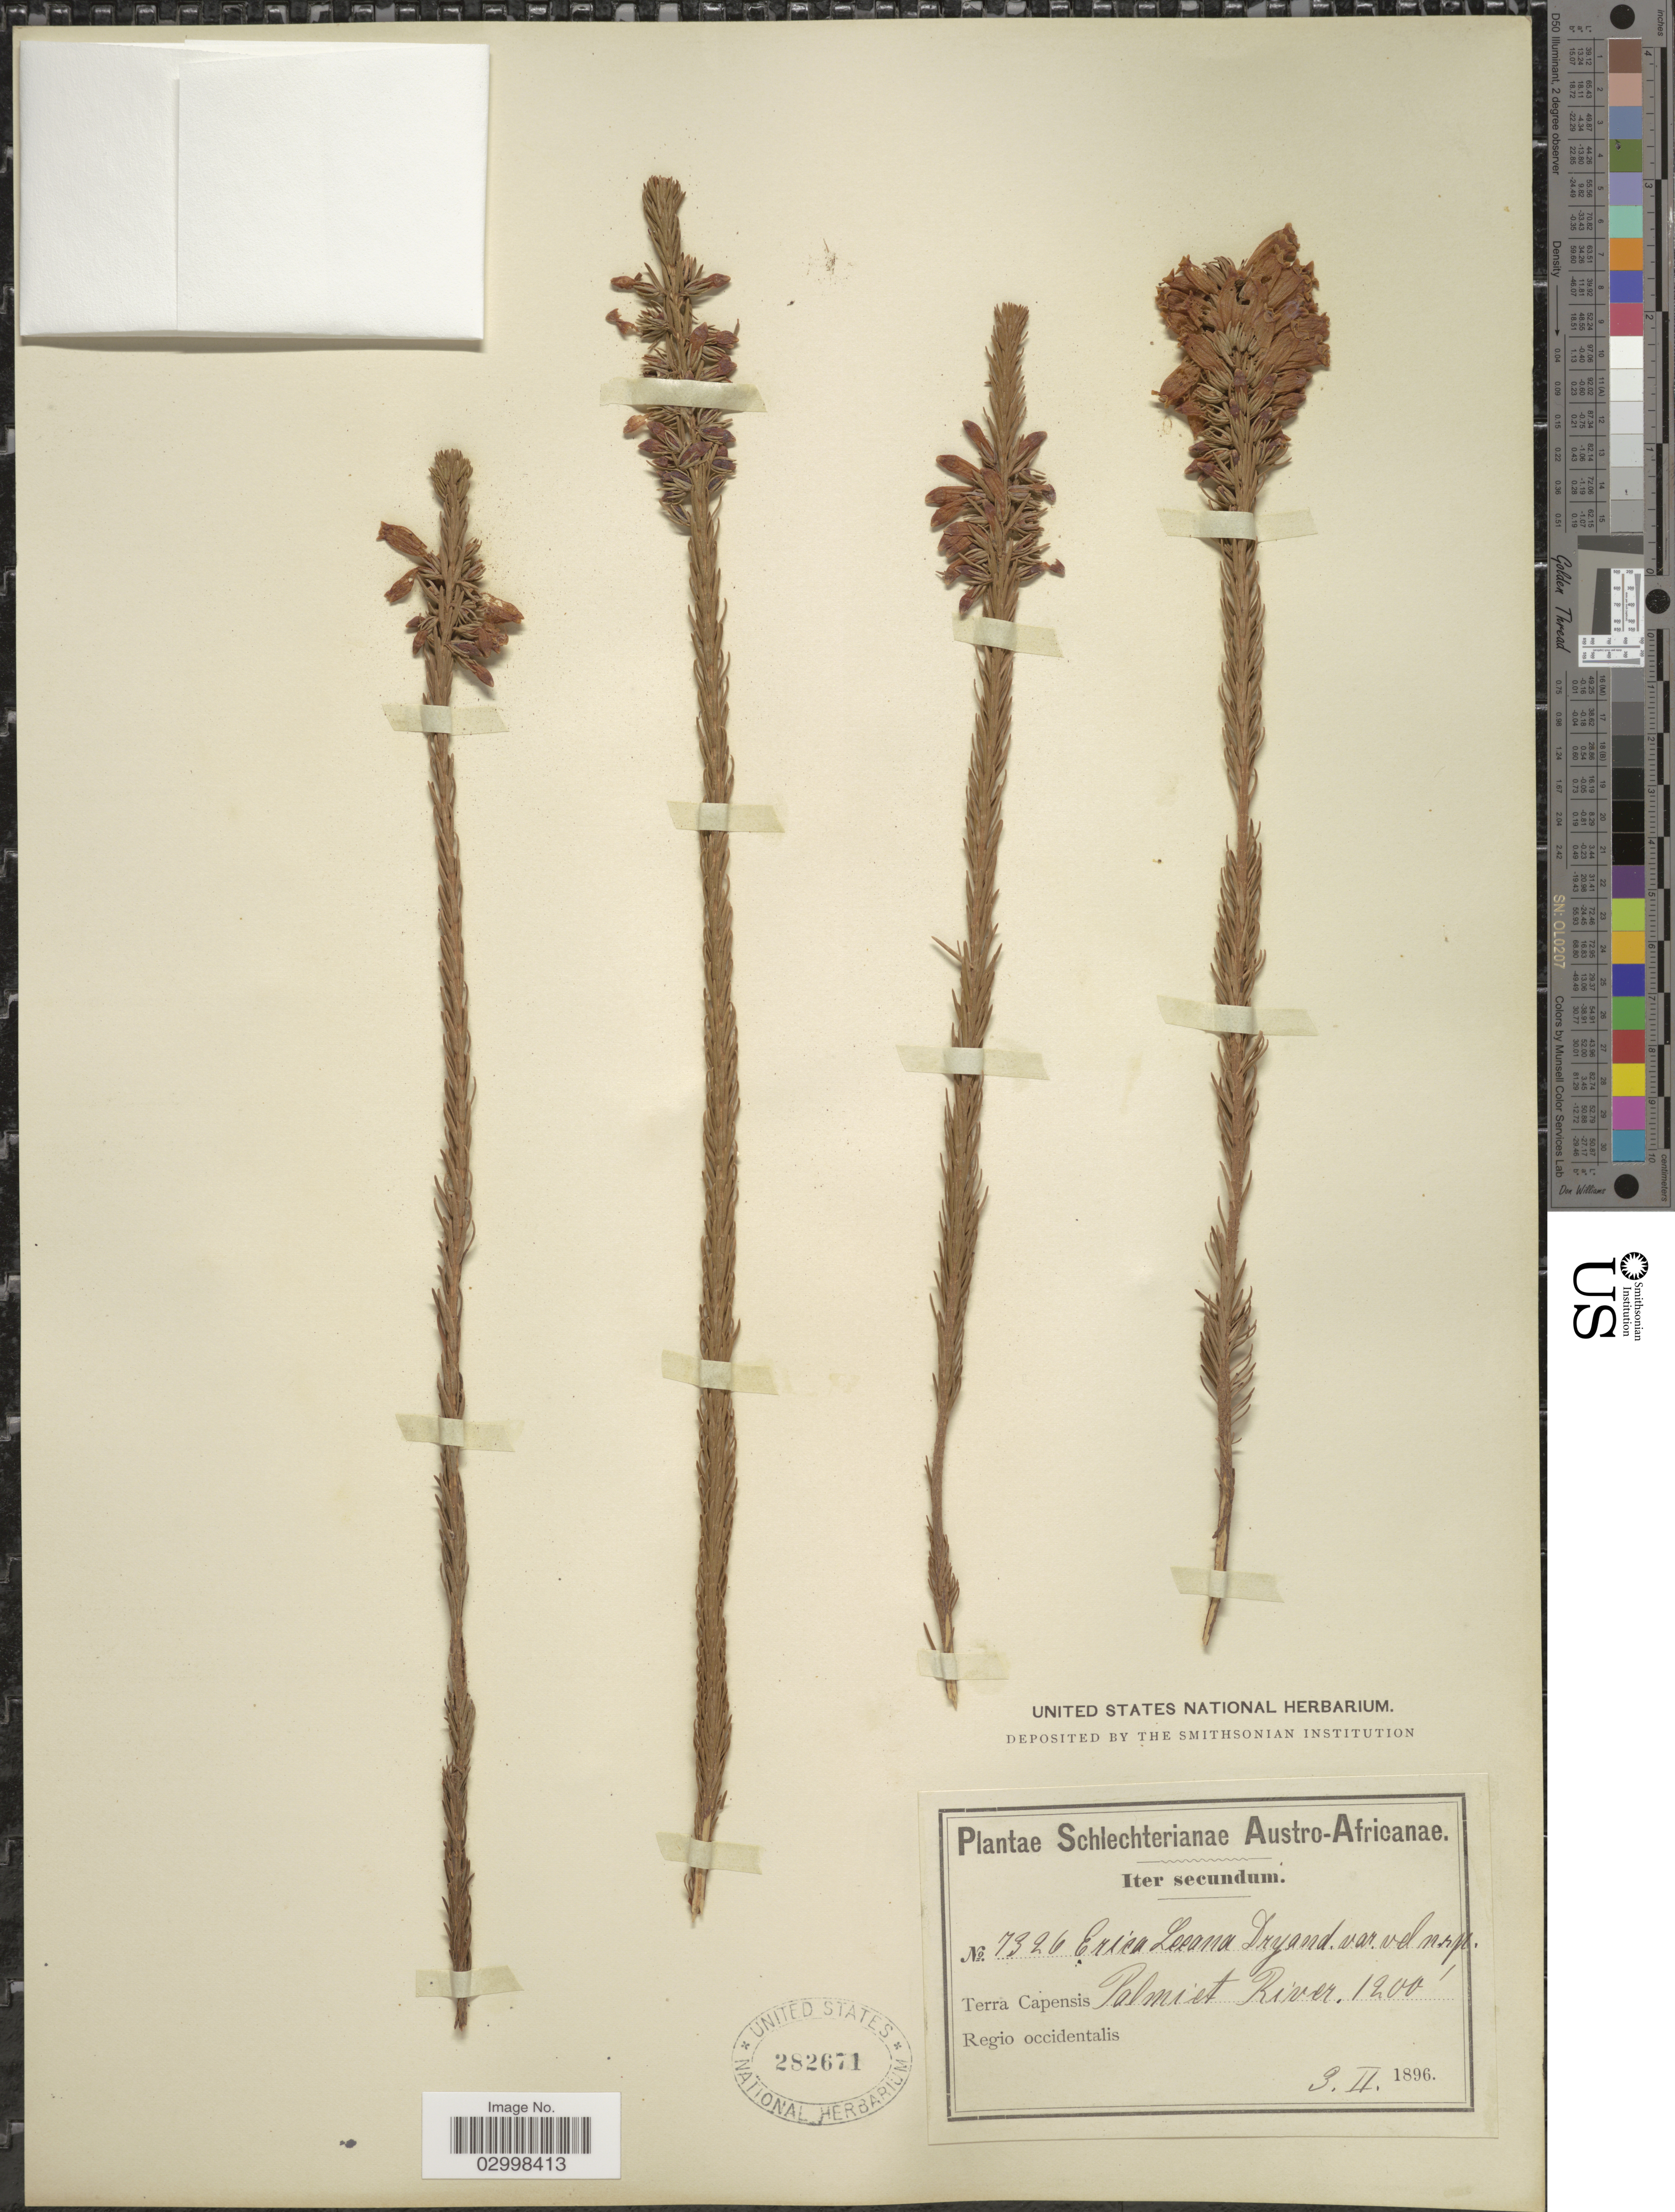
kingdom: Plantae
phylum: Tracheophyta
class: Magnoliopsida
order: Ericales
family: Ericaceae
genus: Erica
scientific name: Erica leeana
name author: W.T. Aiton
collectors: Schlechter, --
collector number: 7326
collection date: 1896-02-03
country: South Africa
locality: Austro-Africanae. Terra Capensis Palmiet River. Regio occidentalis.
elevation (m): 366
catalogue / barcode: US 282671